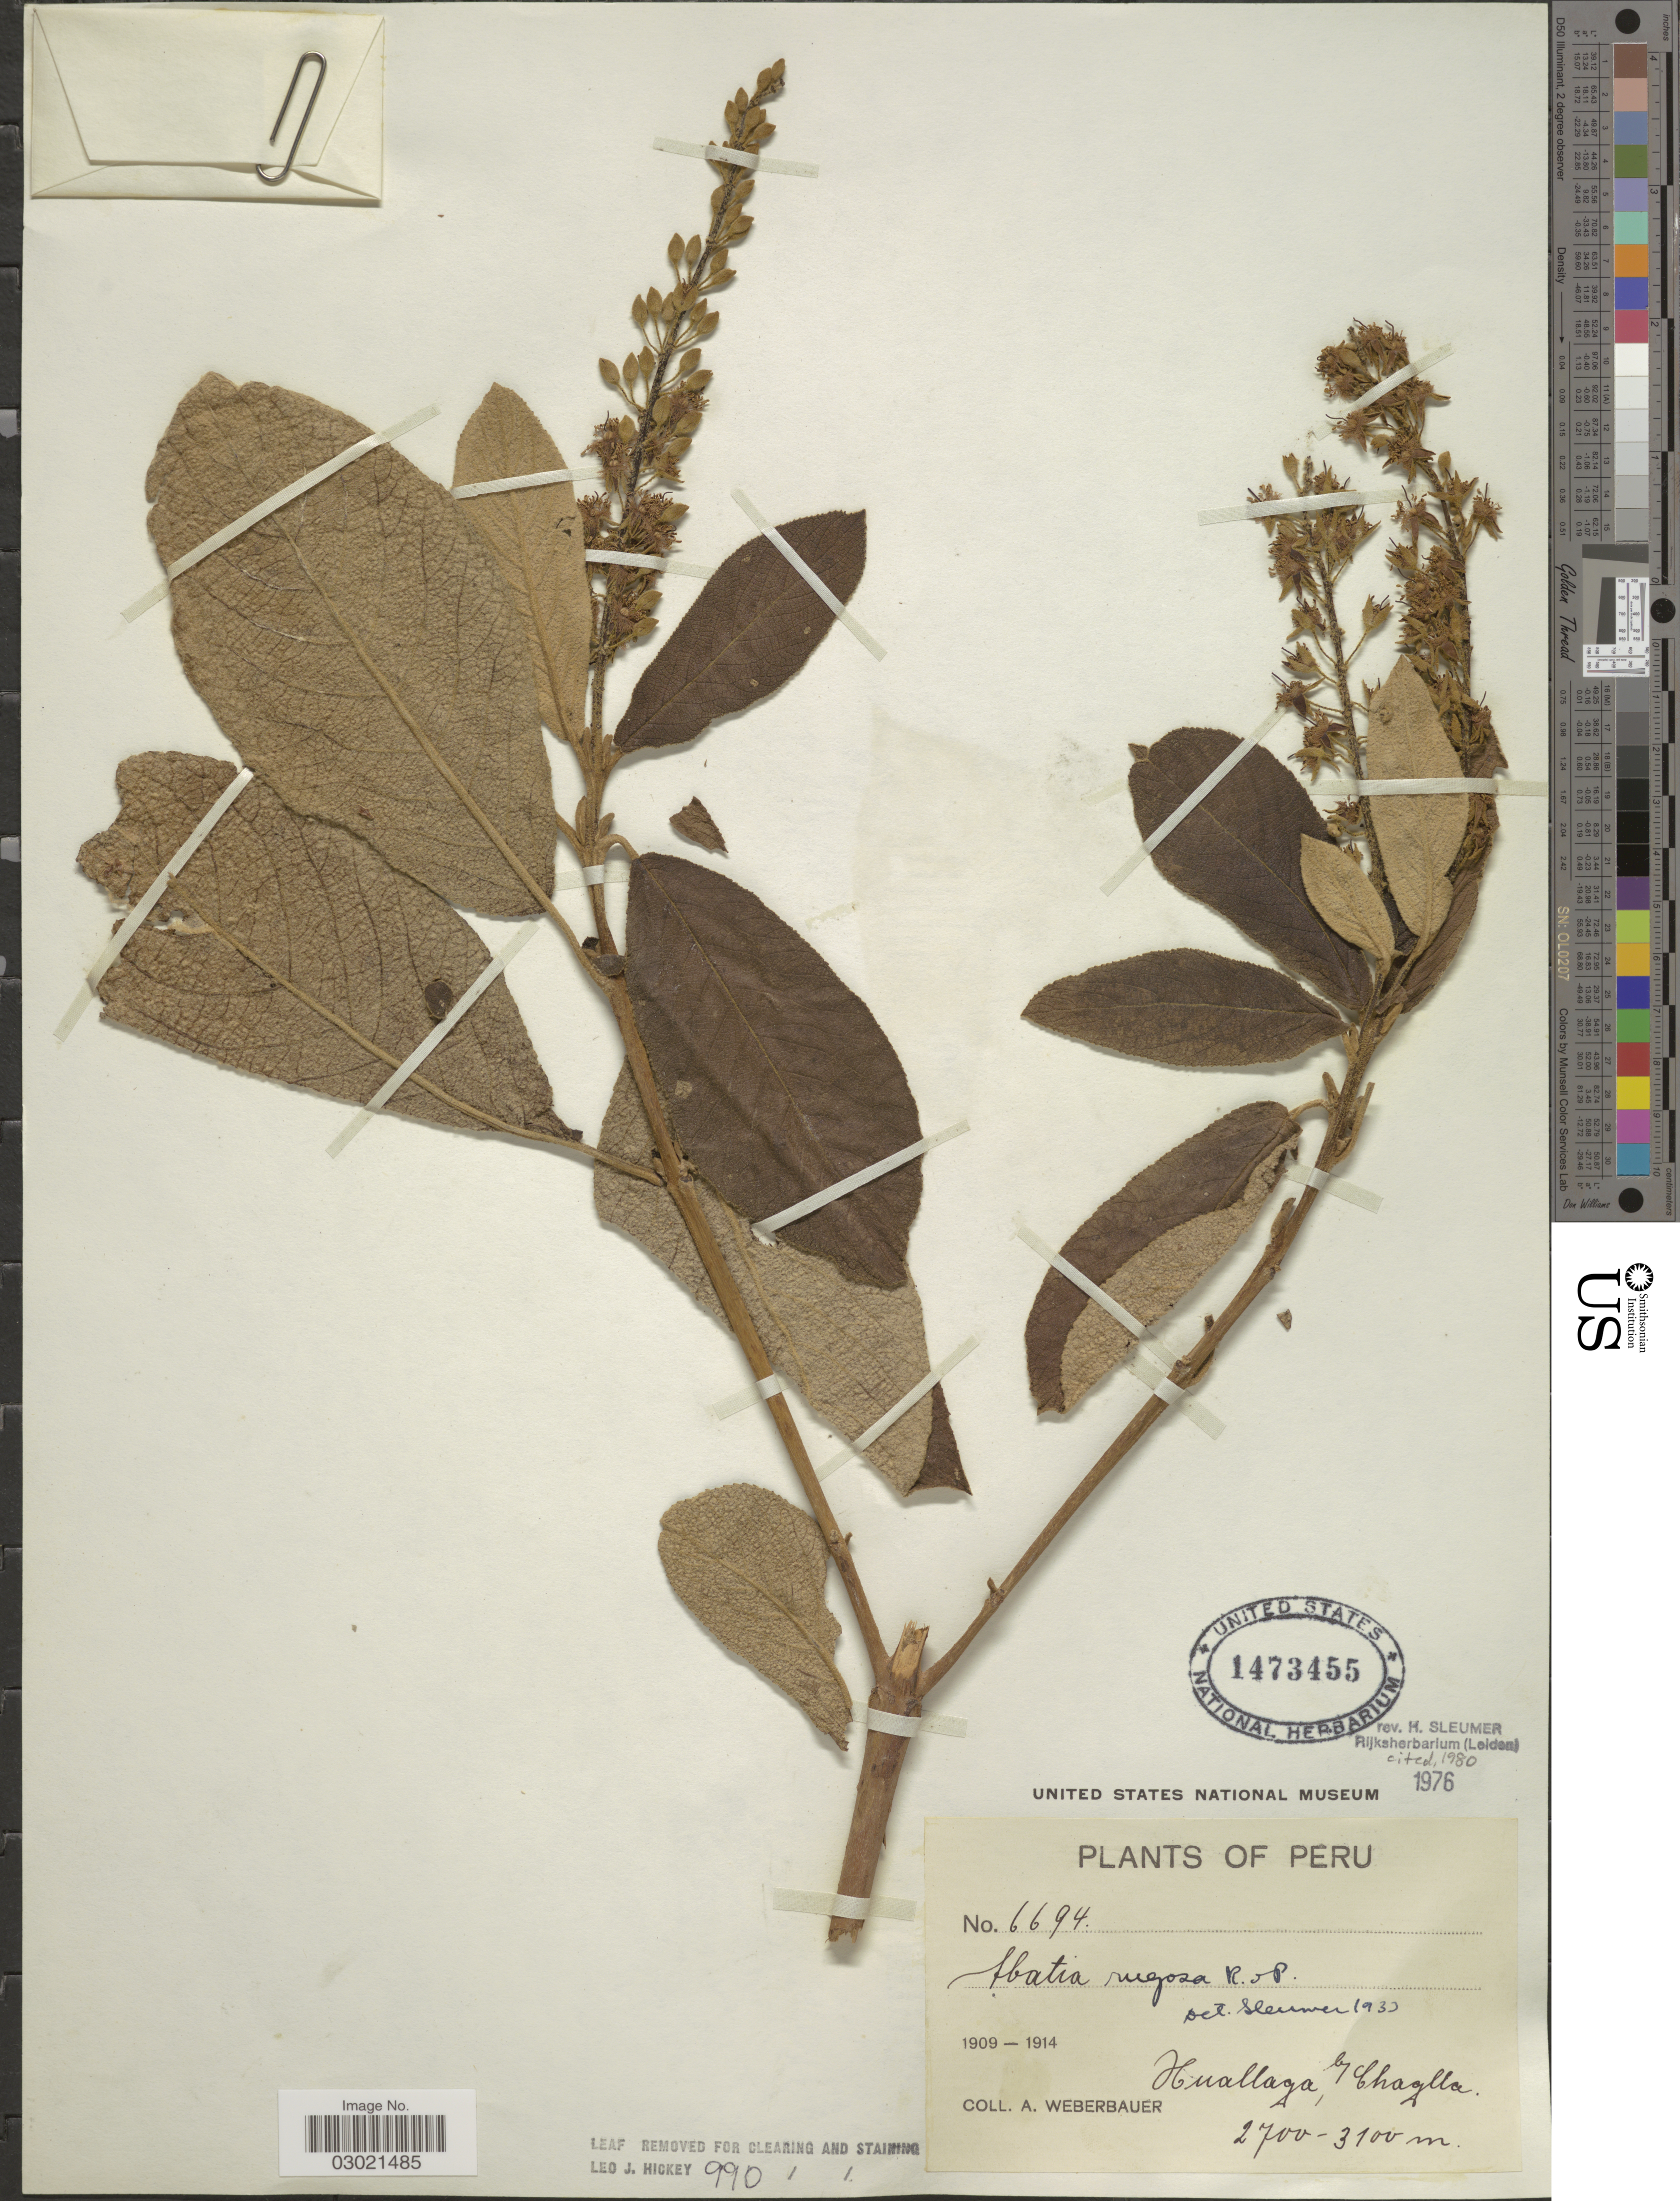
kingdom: Plantae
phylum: Tracheophyta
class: Magnoliopsida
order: Malpighiales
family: Salicaceae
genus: Abatia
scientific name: Abatia rugosa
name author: Ruiz & Pav.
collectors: A. Weberbauer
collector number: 6694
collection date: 1909/1914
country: Peru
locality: Huallaga, by Chaglla.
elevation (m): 2700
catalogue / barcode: US 1473455